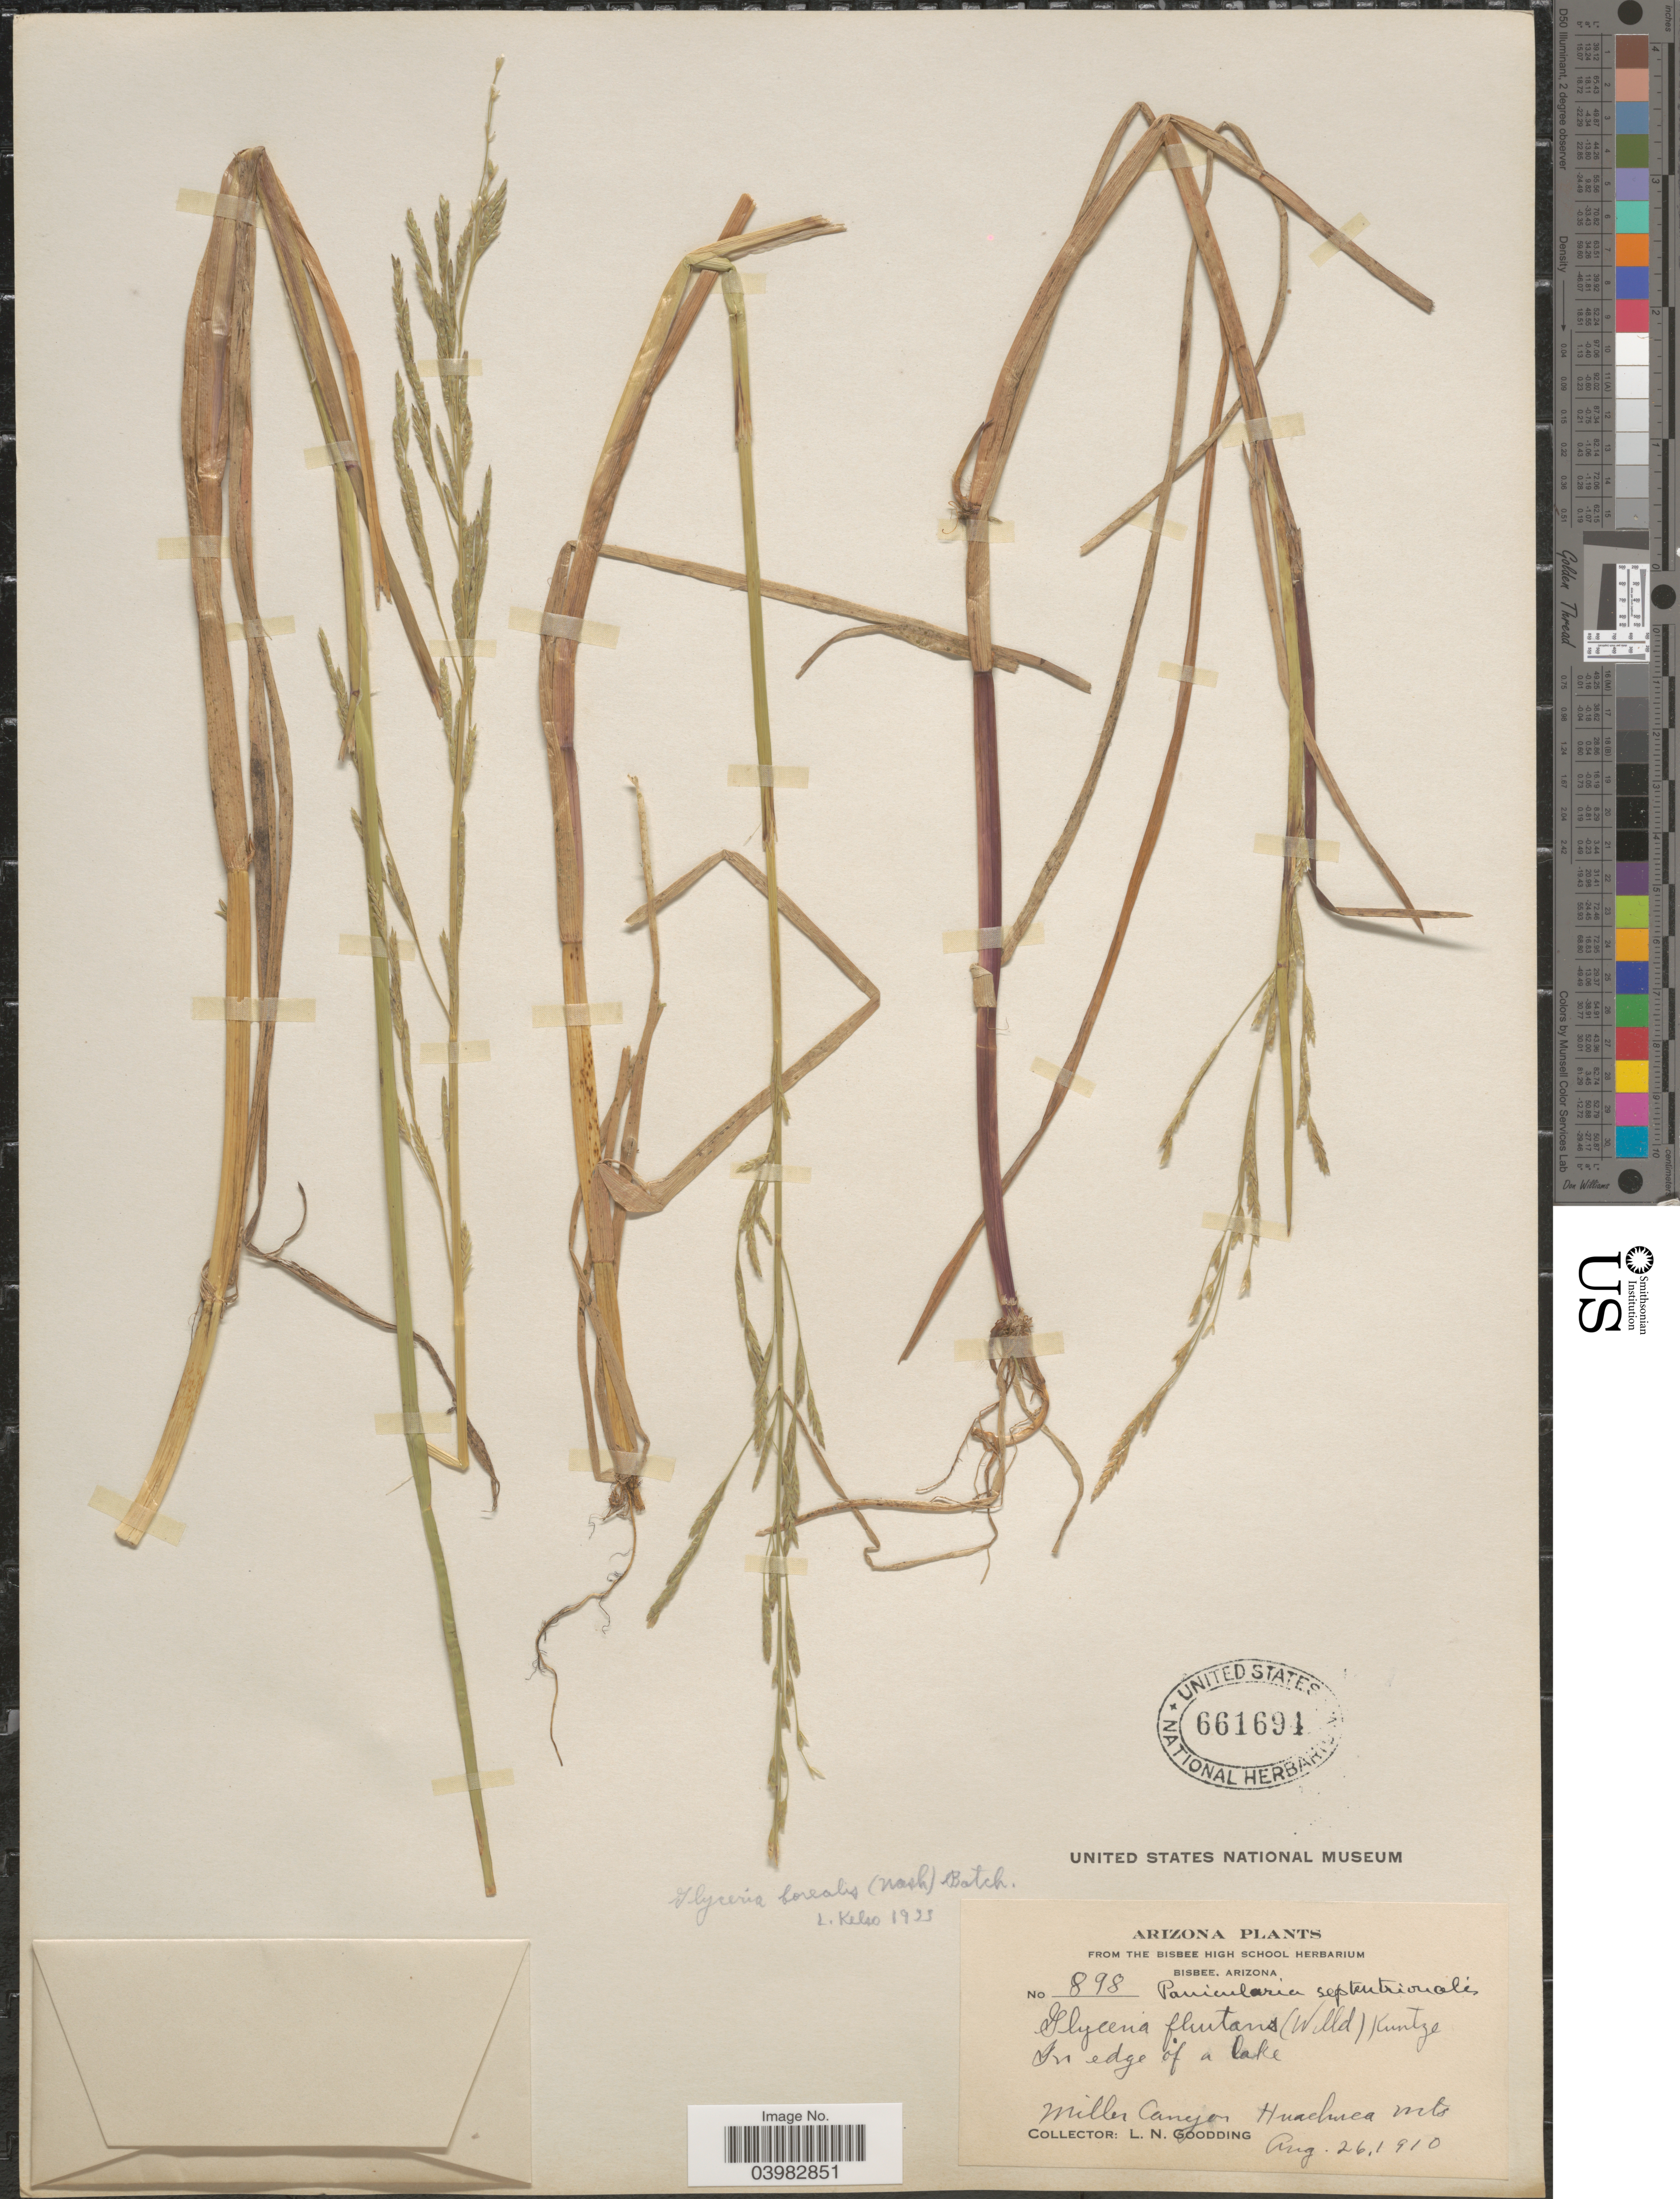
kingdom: Plantae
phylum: Tracheophyta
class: Liliopsida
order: Poales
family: Poaceae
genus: Glyceria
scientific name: Glyceria borealis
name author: (Nash) Batchelder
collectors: L. N. Goodding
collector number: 898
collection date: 1910-08-26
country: United States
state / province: Arizona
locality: Miller Canyon, Huachuca Mts.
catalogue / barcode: US 661694